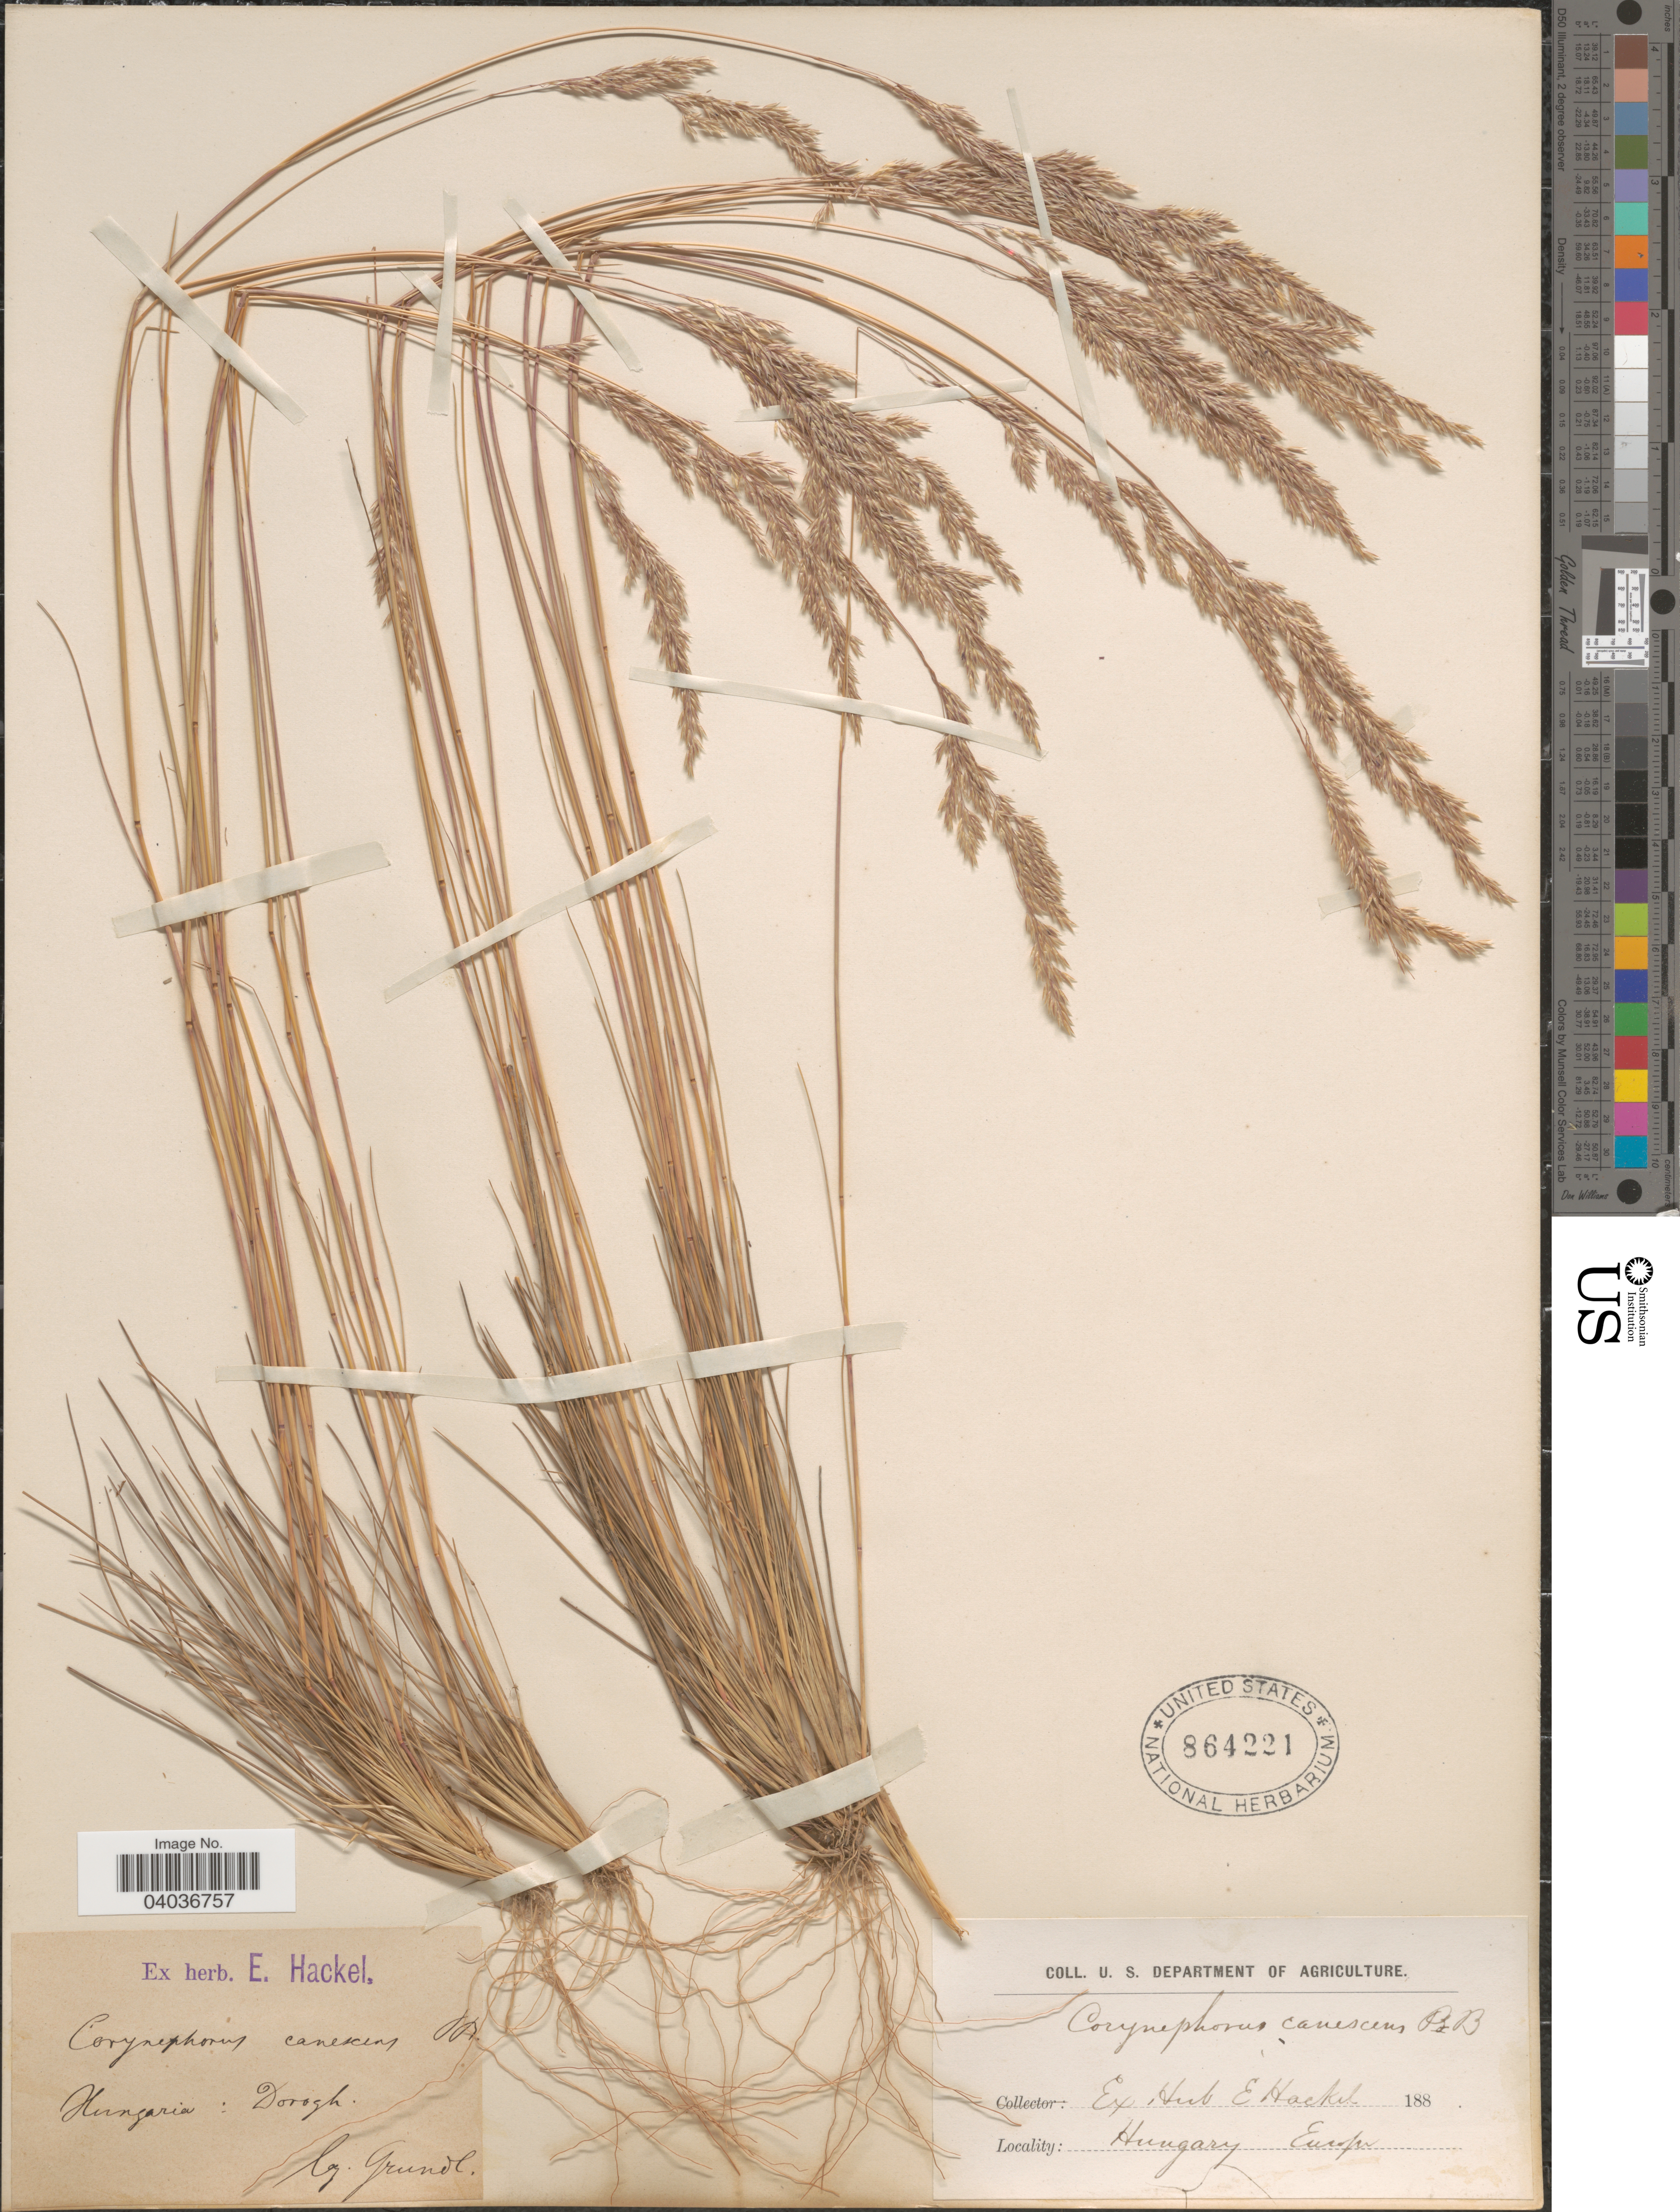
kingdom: Plantae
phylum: Tracheophyta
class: Liliopsida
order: Poales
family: Poaceae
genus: Corynephorus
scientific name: Corynephorus canescens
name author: (L, MEL) P. Beauv.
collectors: Grundl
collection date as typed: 188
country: Hungary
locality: Dorogh.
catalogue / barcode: US 864221